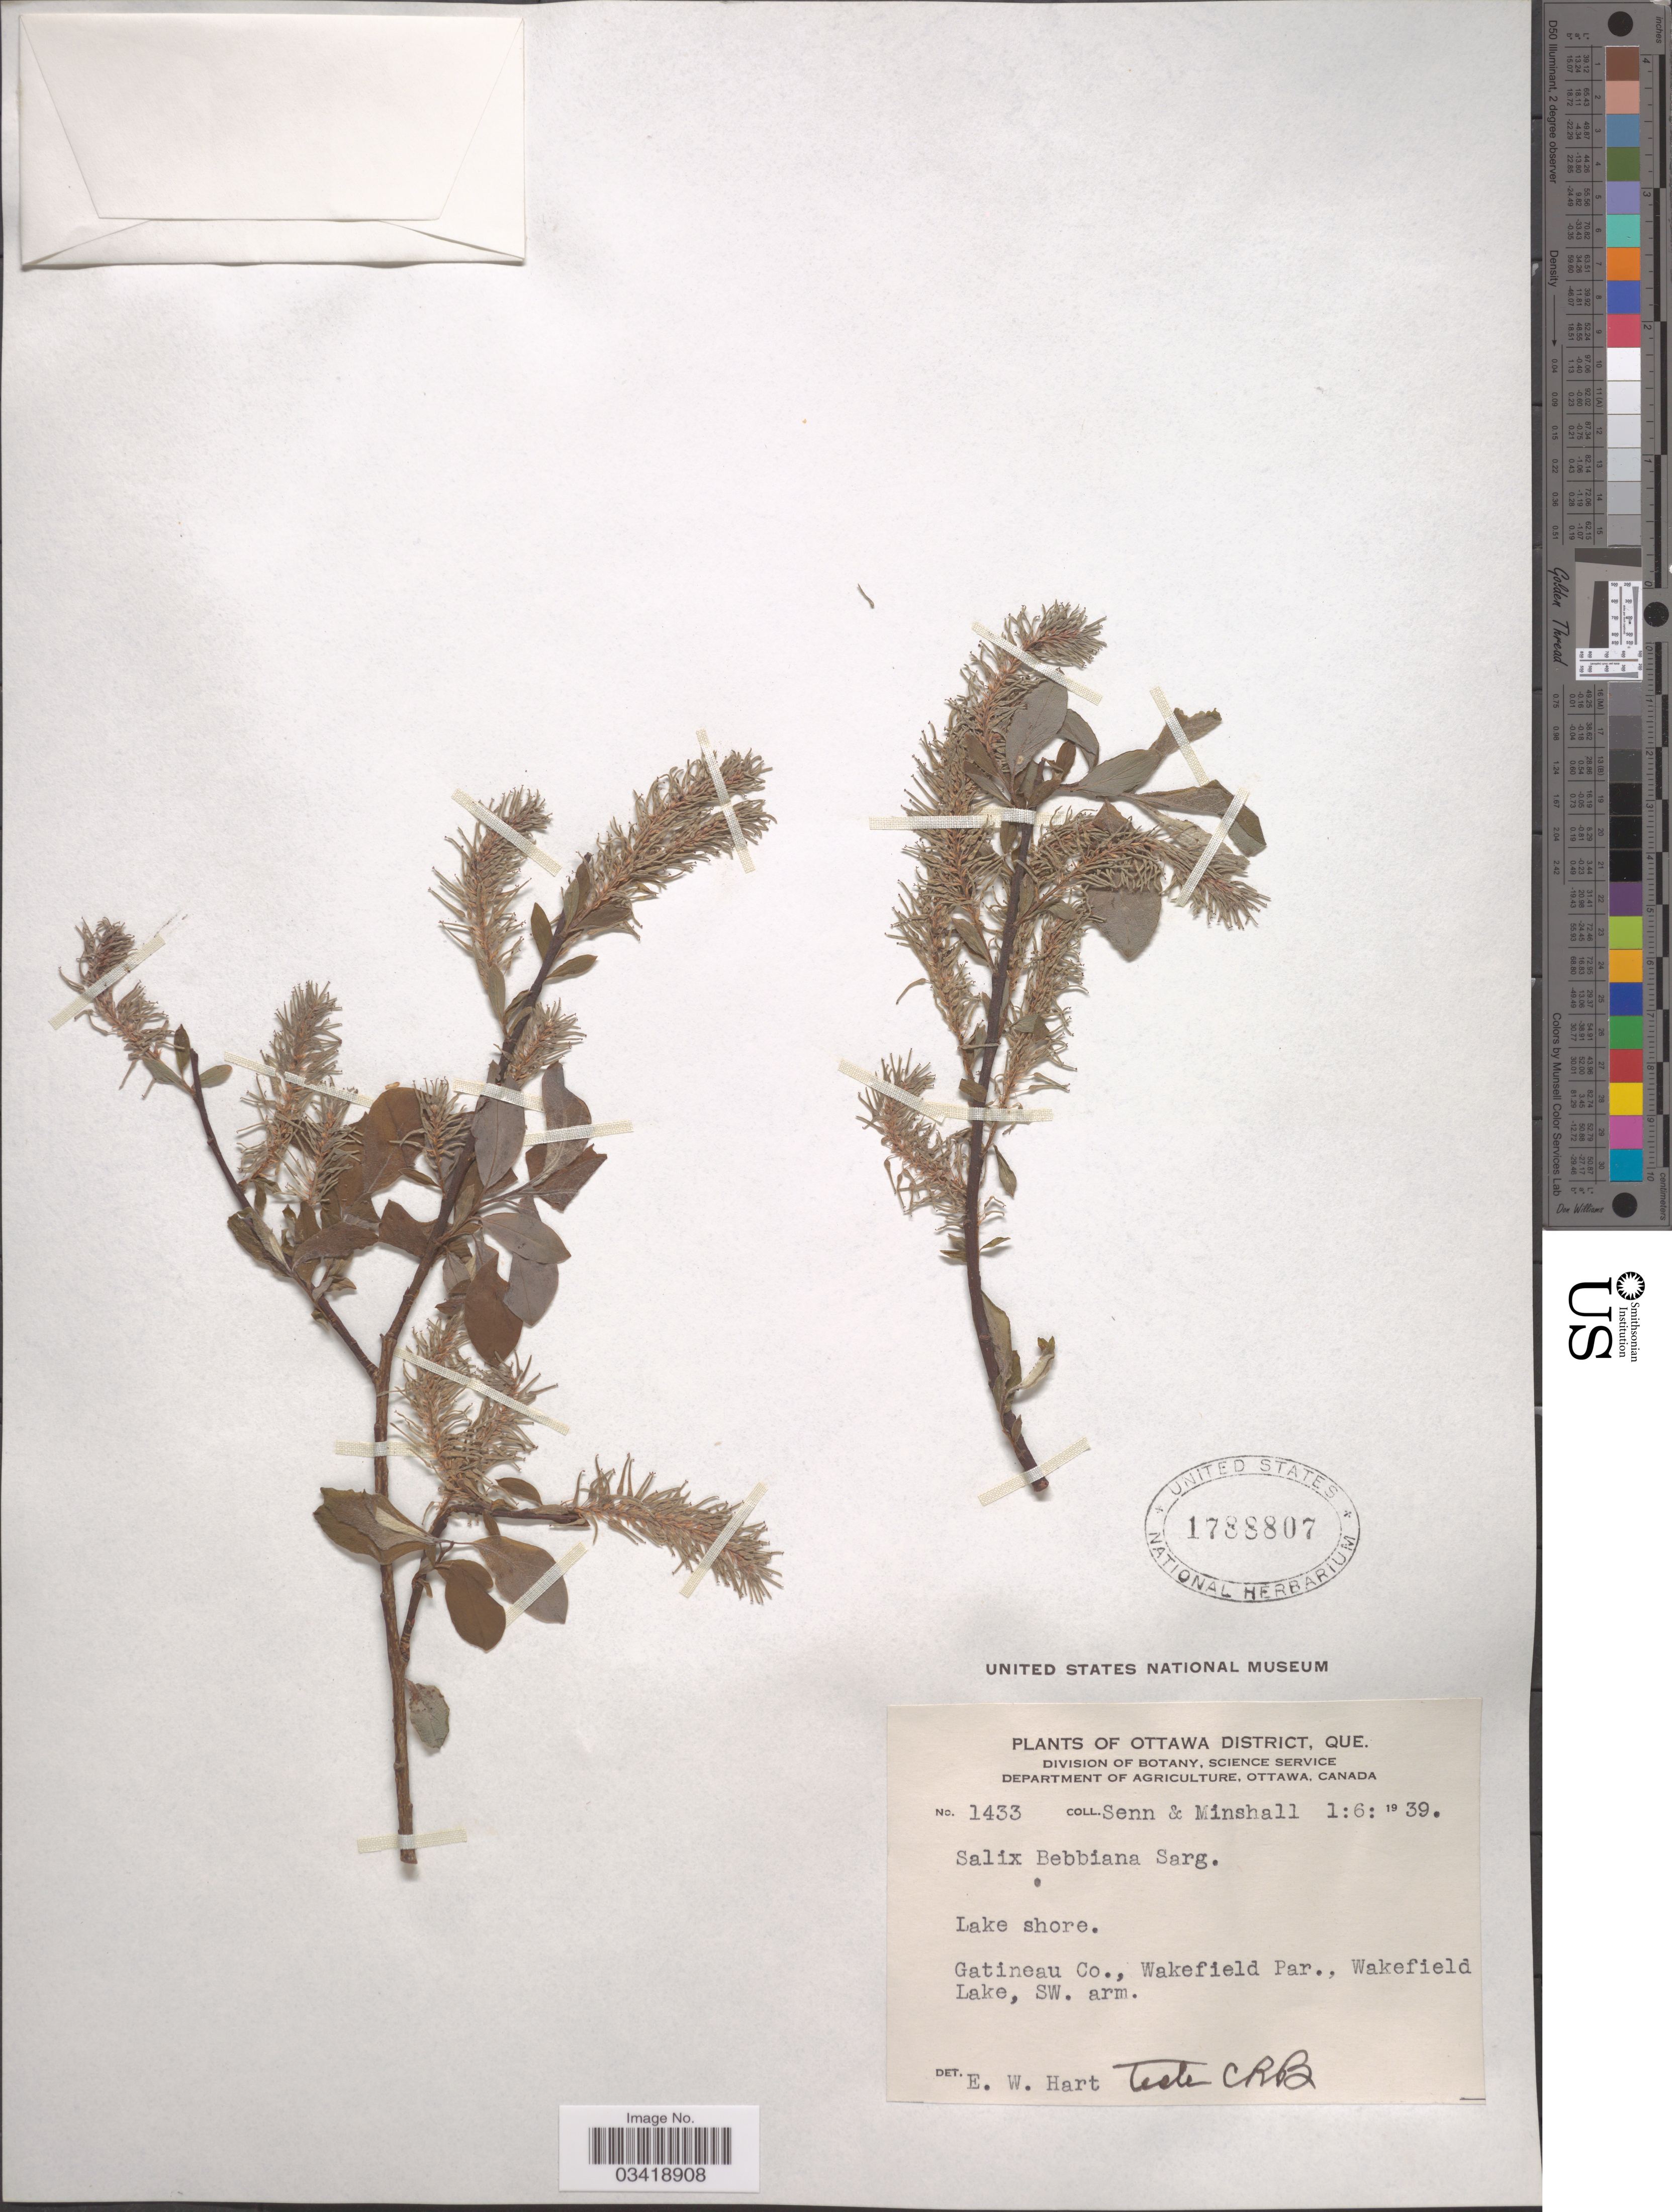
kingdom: Plantae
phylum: Tracheophyta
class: Magnoliopsida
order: Malpighiales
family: Salicaceae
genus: Salix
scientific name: Salix bebbiana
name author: Sarg.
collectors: Senn & Minshall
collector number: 1433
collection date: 1939-06-01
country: Canada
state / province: Quebec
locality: Ottawa District. Gatineau Co., Wakefield Par., Wakefield Lake, SW. arm.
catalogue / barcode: US 1788807